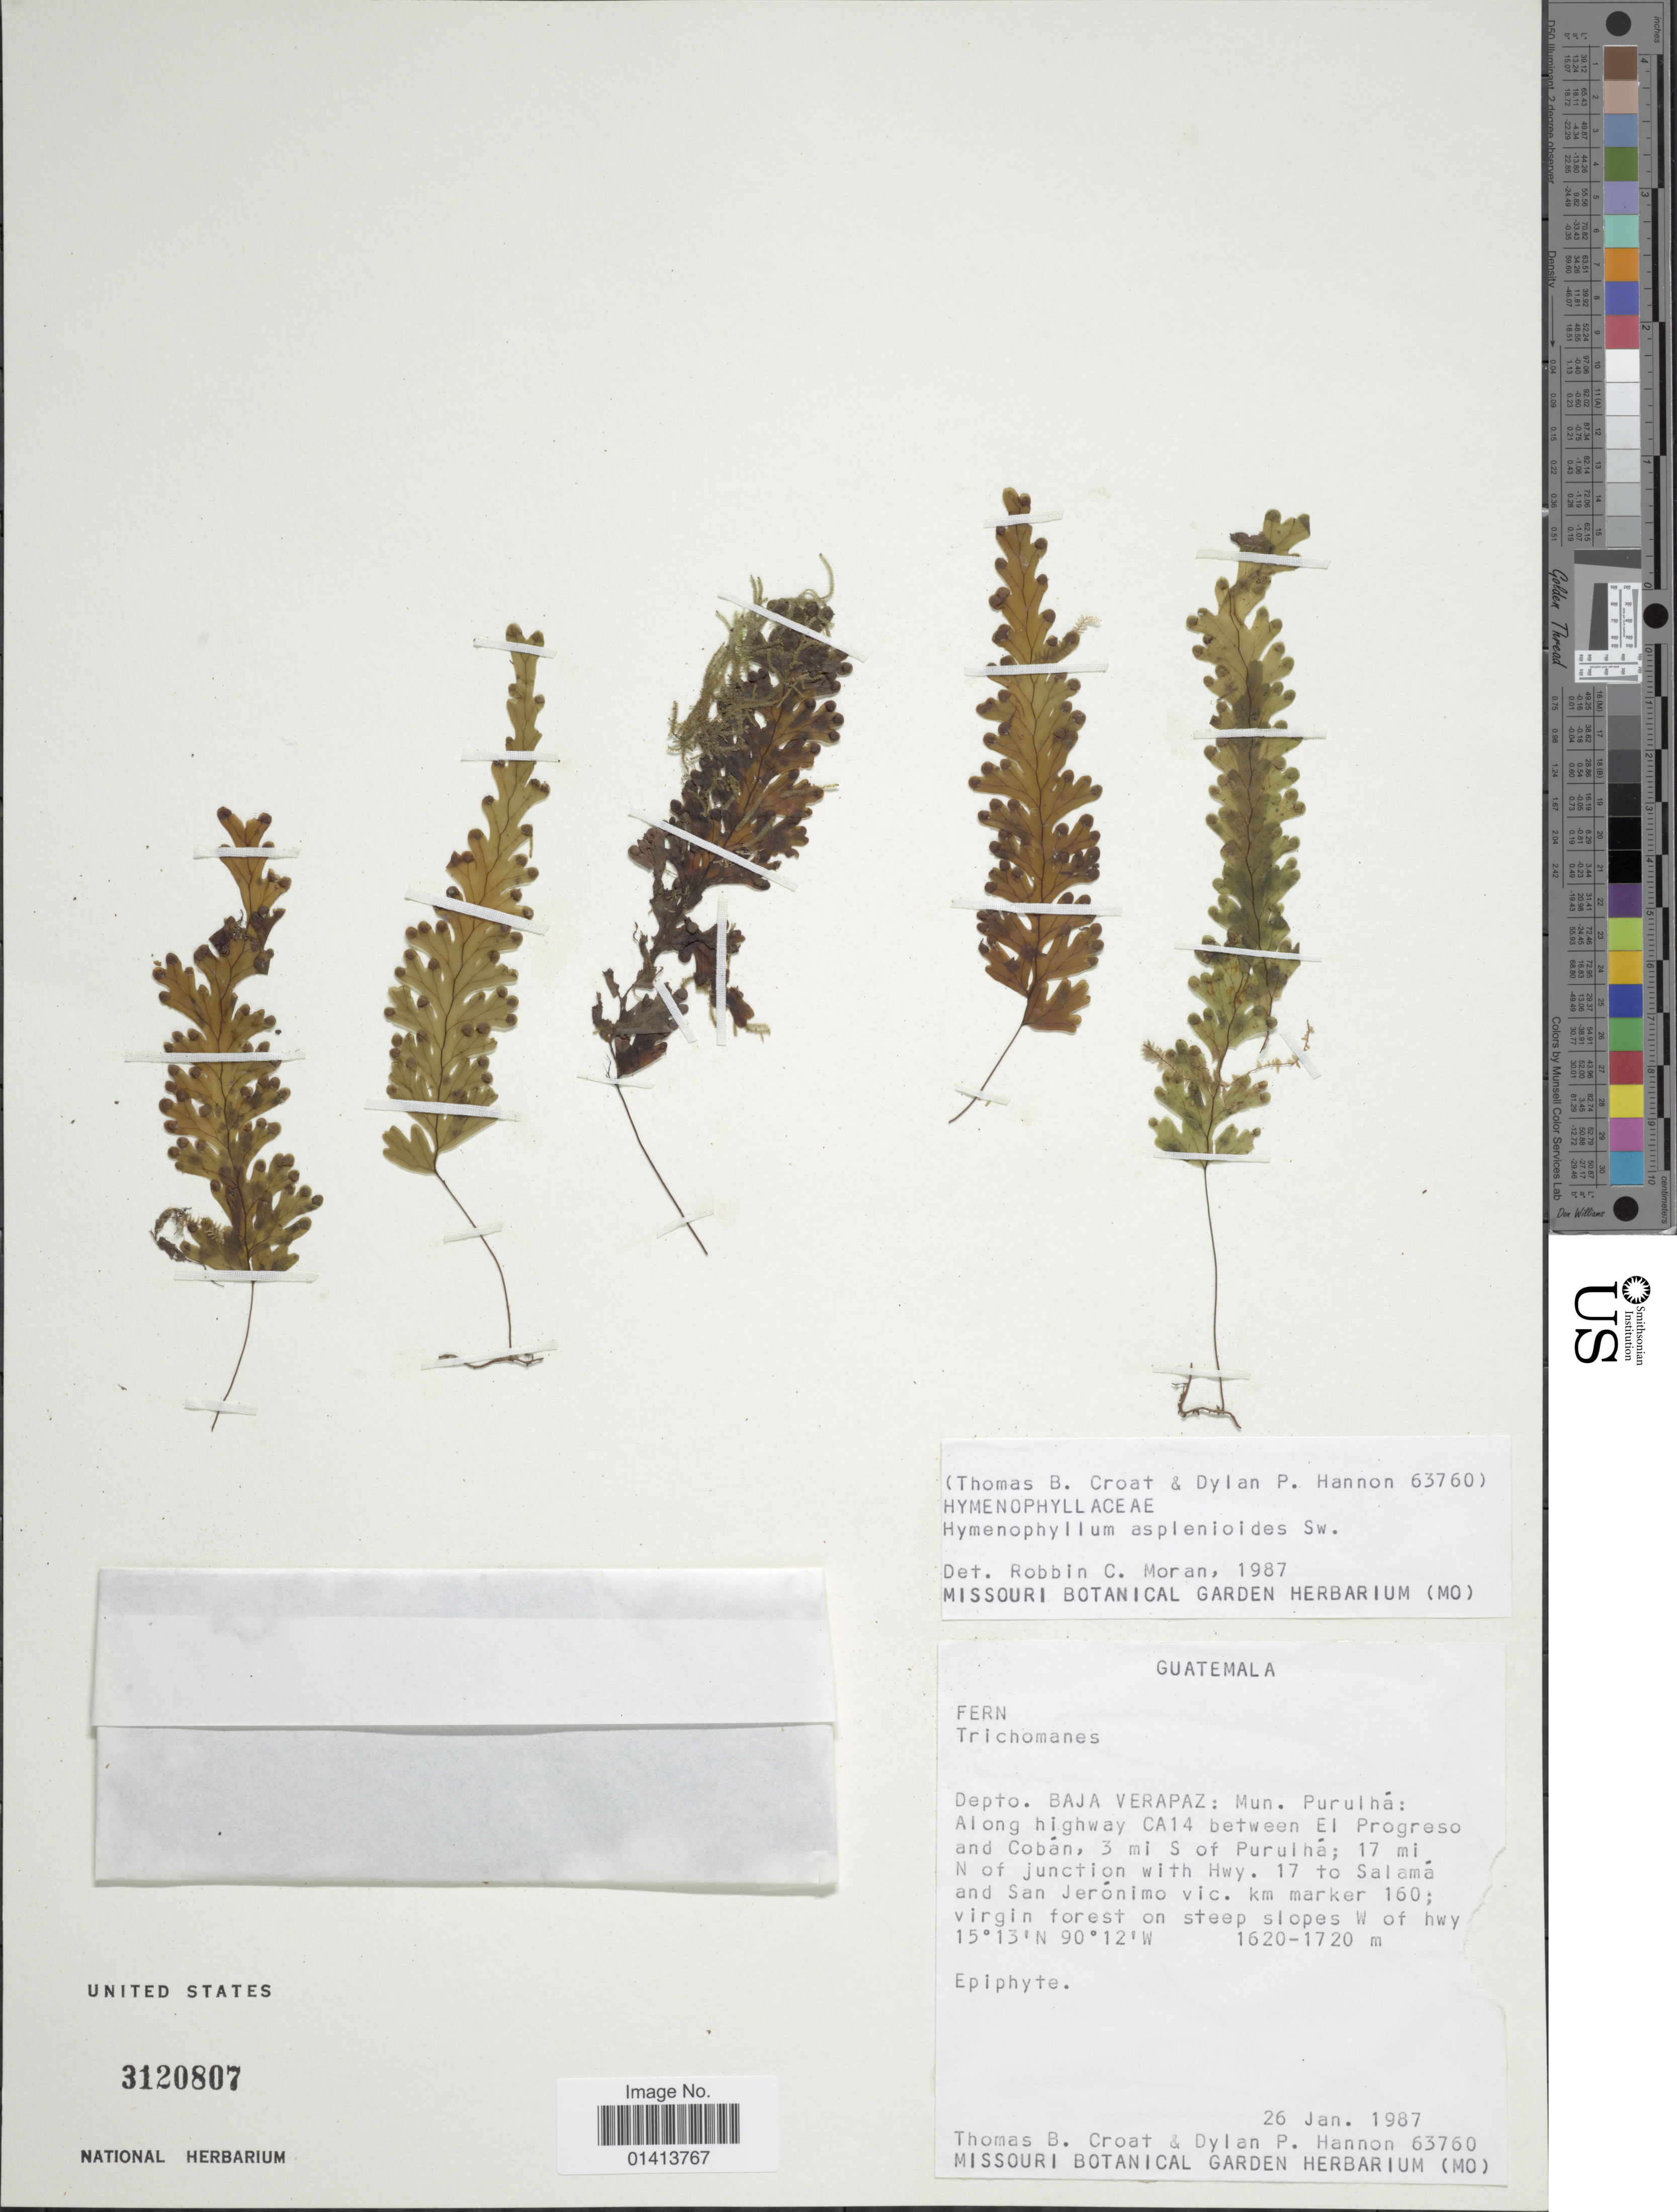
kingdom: Plantae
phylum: Tracheophyta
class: Polypodiopsida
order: Hymenophyllales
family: Hymenophyllaceae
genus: Hymenophyllum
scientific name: Hymenophyllum asplenioides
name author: (Sw.) Sw.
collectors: T. B. Croat & D. Hannon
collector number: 63760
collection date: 1987-01-26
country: Guatemala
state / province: Baja Verapaz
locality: Depto Baja Verapaz: Mun Purulhá: Along highway CA14 between El progreso and Coban, 3 mi S of Purulhá; 17 mi N of junction with Hwy. 17 to Salamá and San Jerónimo vic. km marker 160; virgin forest on steep slopes W of hwy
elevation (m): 1620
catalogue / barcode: US 3120807